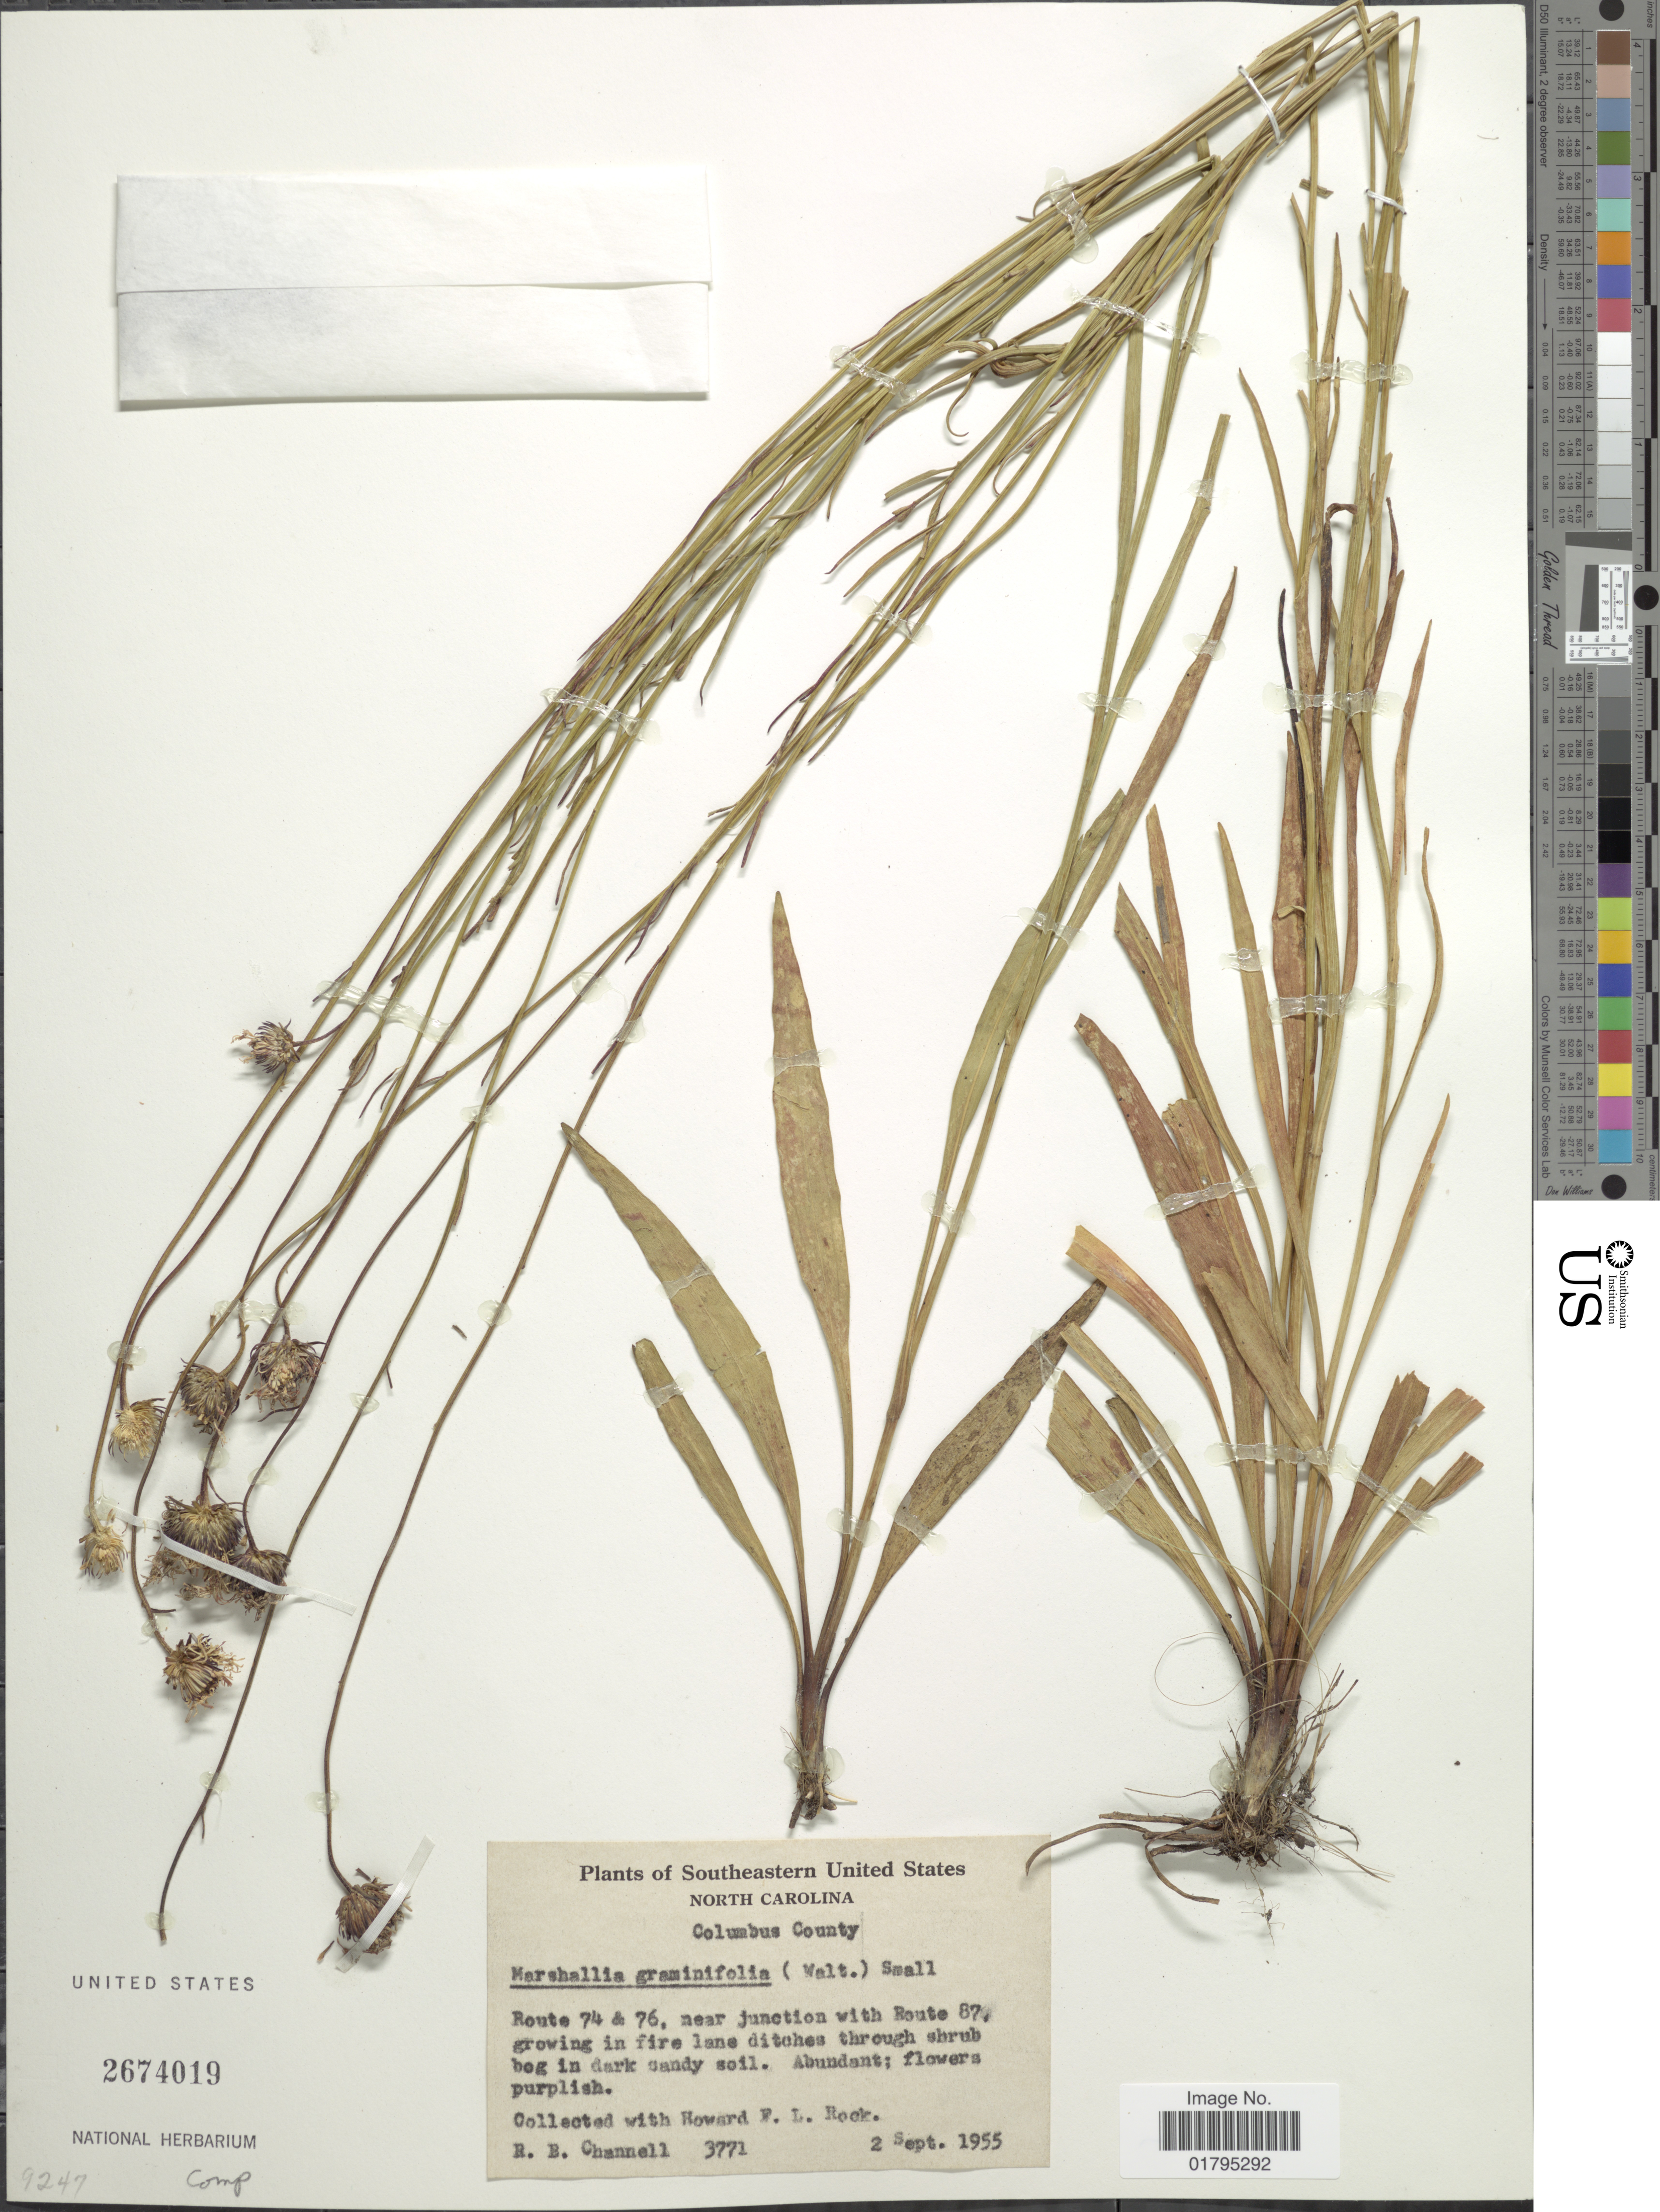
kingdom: Plantae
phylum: Tracheophyta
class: Magnoliopsida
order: Asterales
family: Asteraceae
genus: Marshallia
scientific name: Marshallia graminifolia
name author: (Walter) Small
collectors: R. B. Channell & H. Rock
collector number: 3771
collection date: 1955-09-02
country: United States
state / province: North Carolina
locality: Route 74 & 76, near junction with Route 87 growing in fire lane ditches through shrub bog in dark candy soil.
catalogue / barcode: US 2674019